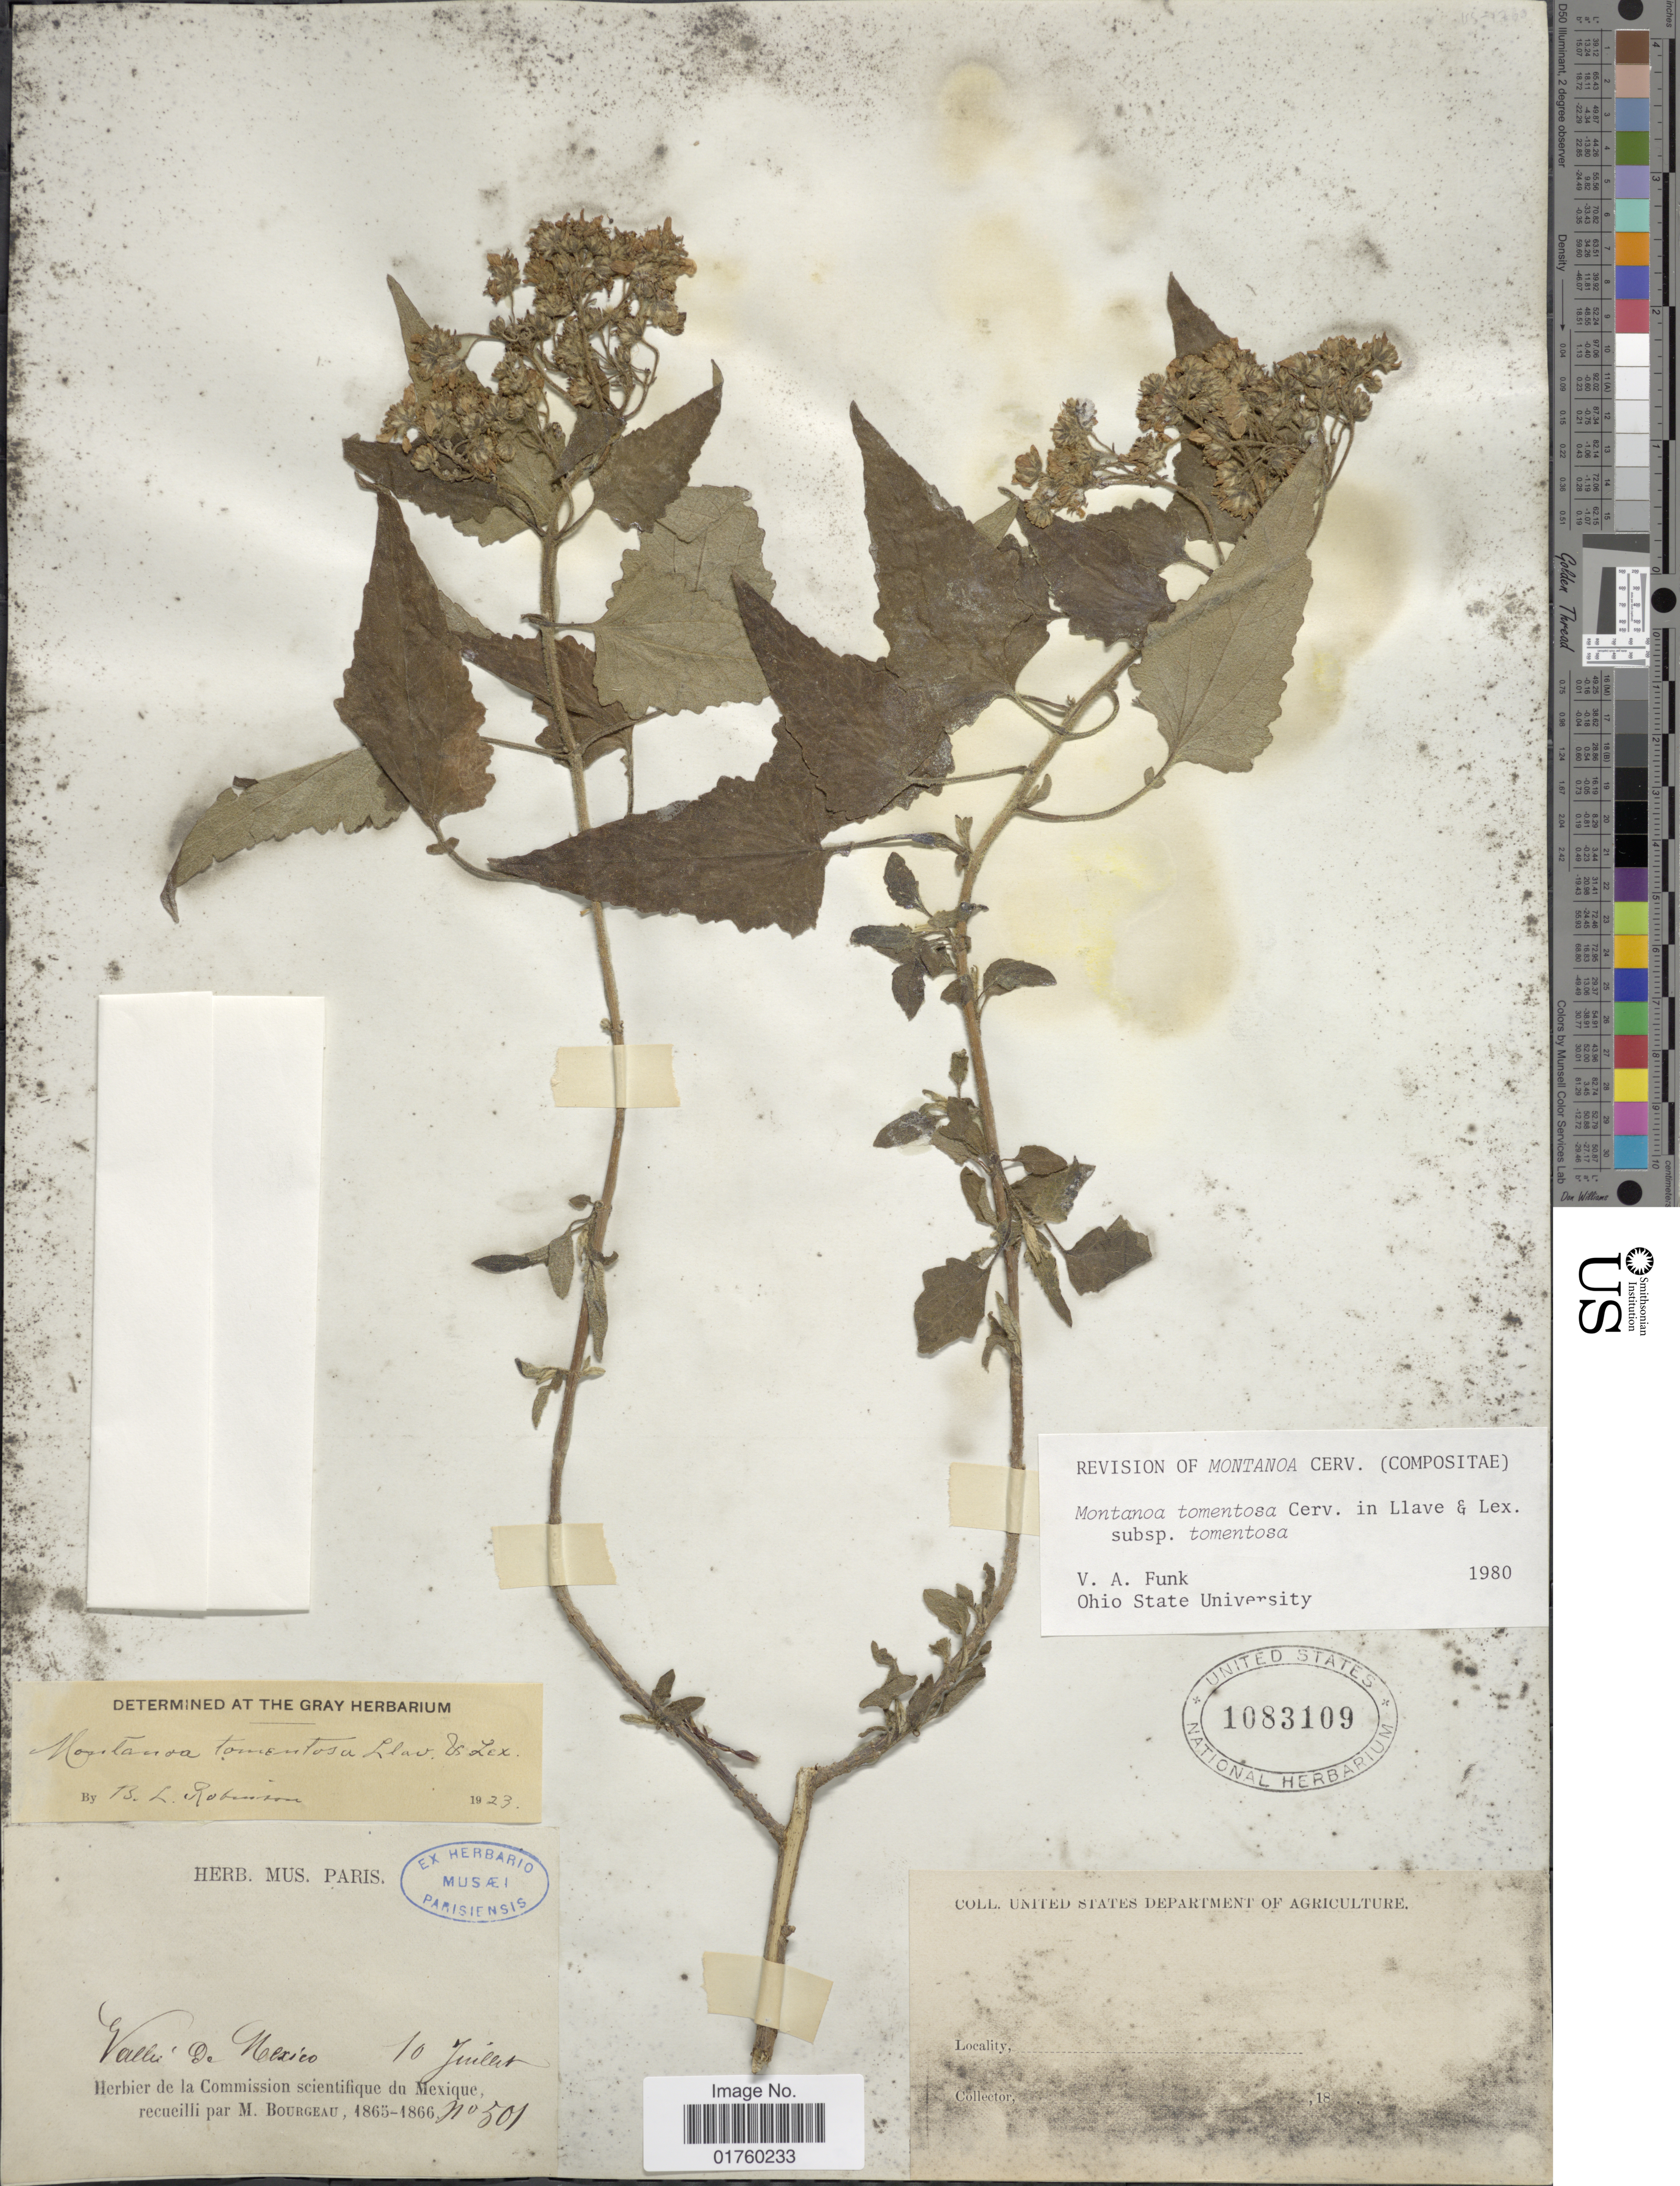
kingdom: Plantae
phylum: Tracheophyta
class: Magnoliopsida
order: Asterales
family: Asteraceae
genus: Montanoa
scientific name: Montanoa tomentosa subsp. tomentosa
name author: Cerv.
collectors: M. Bourgeau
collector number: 501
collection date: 1856-07-10/1866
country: Mexico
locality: Vallee de Mexico.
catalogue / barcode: US 1083109